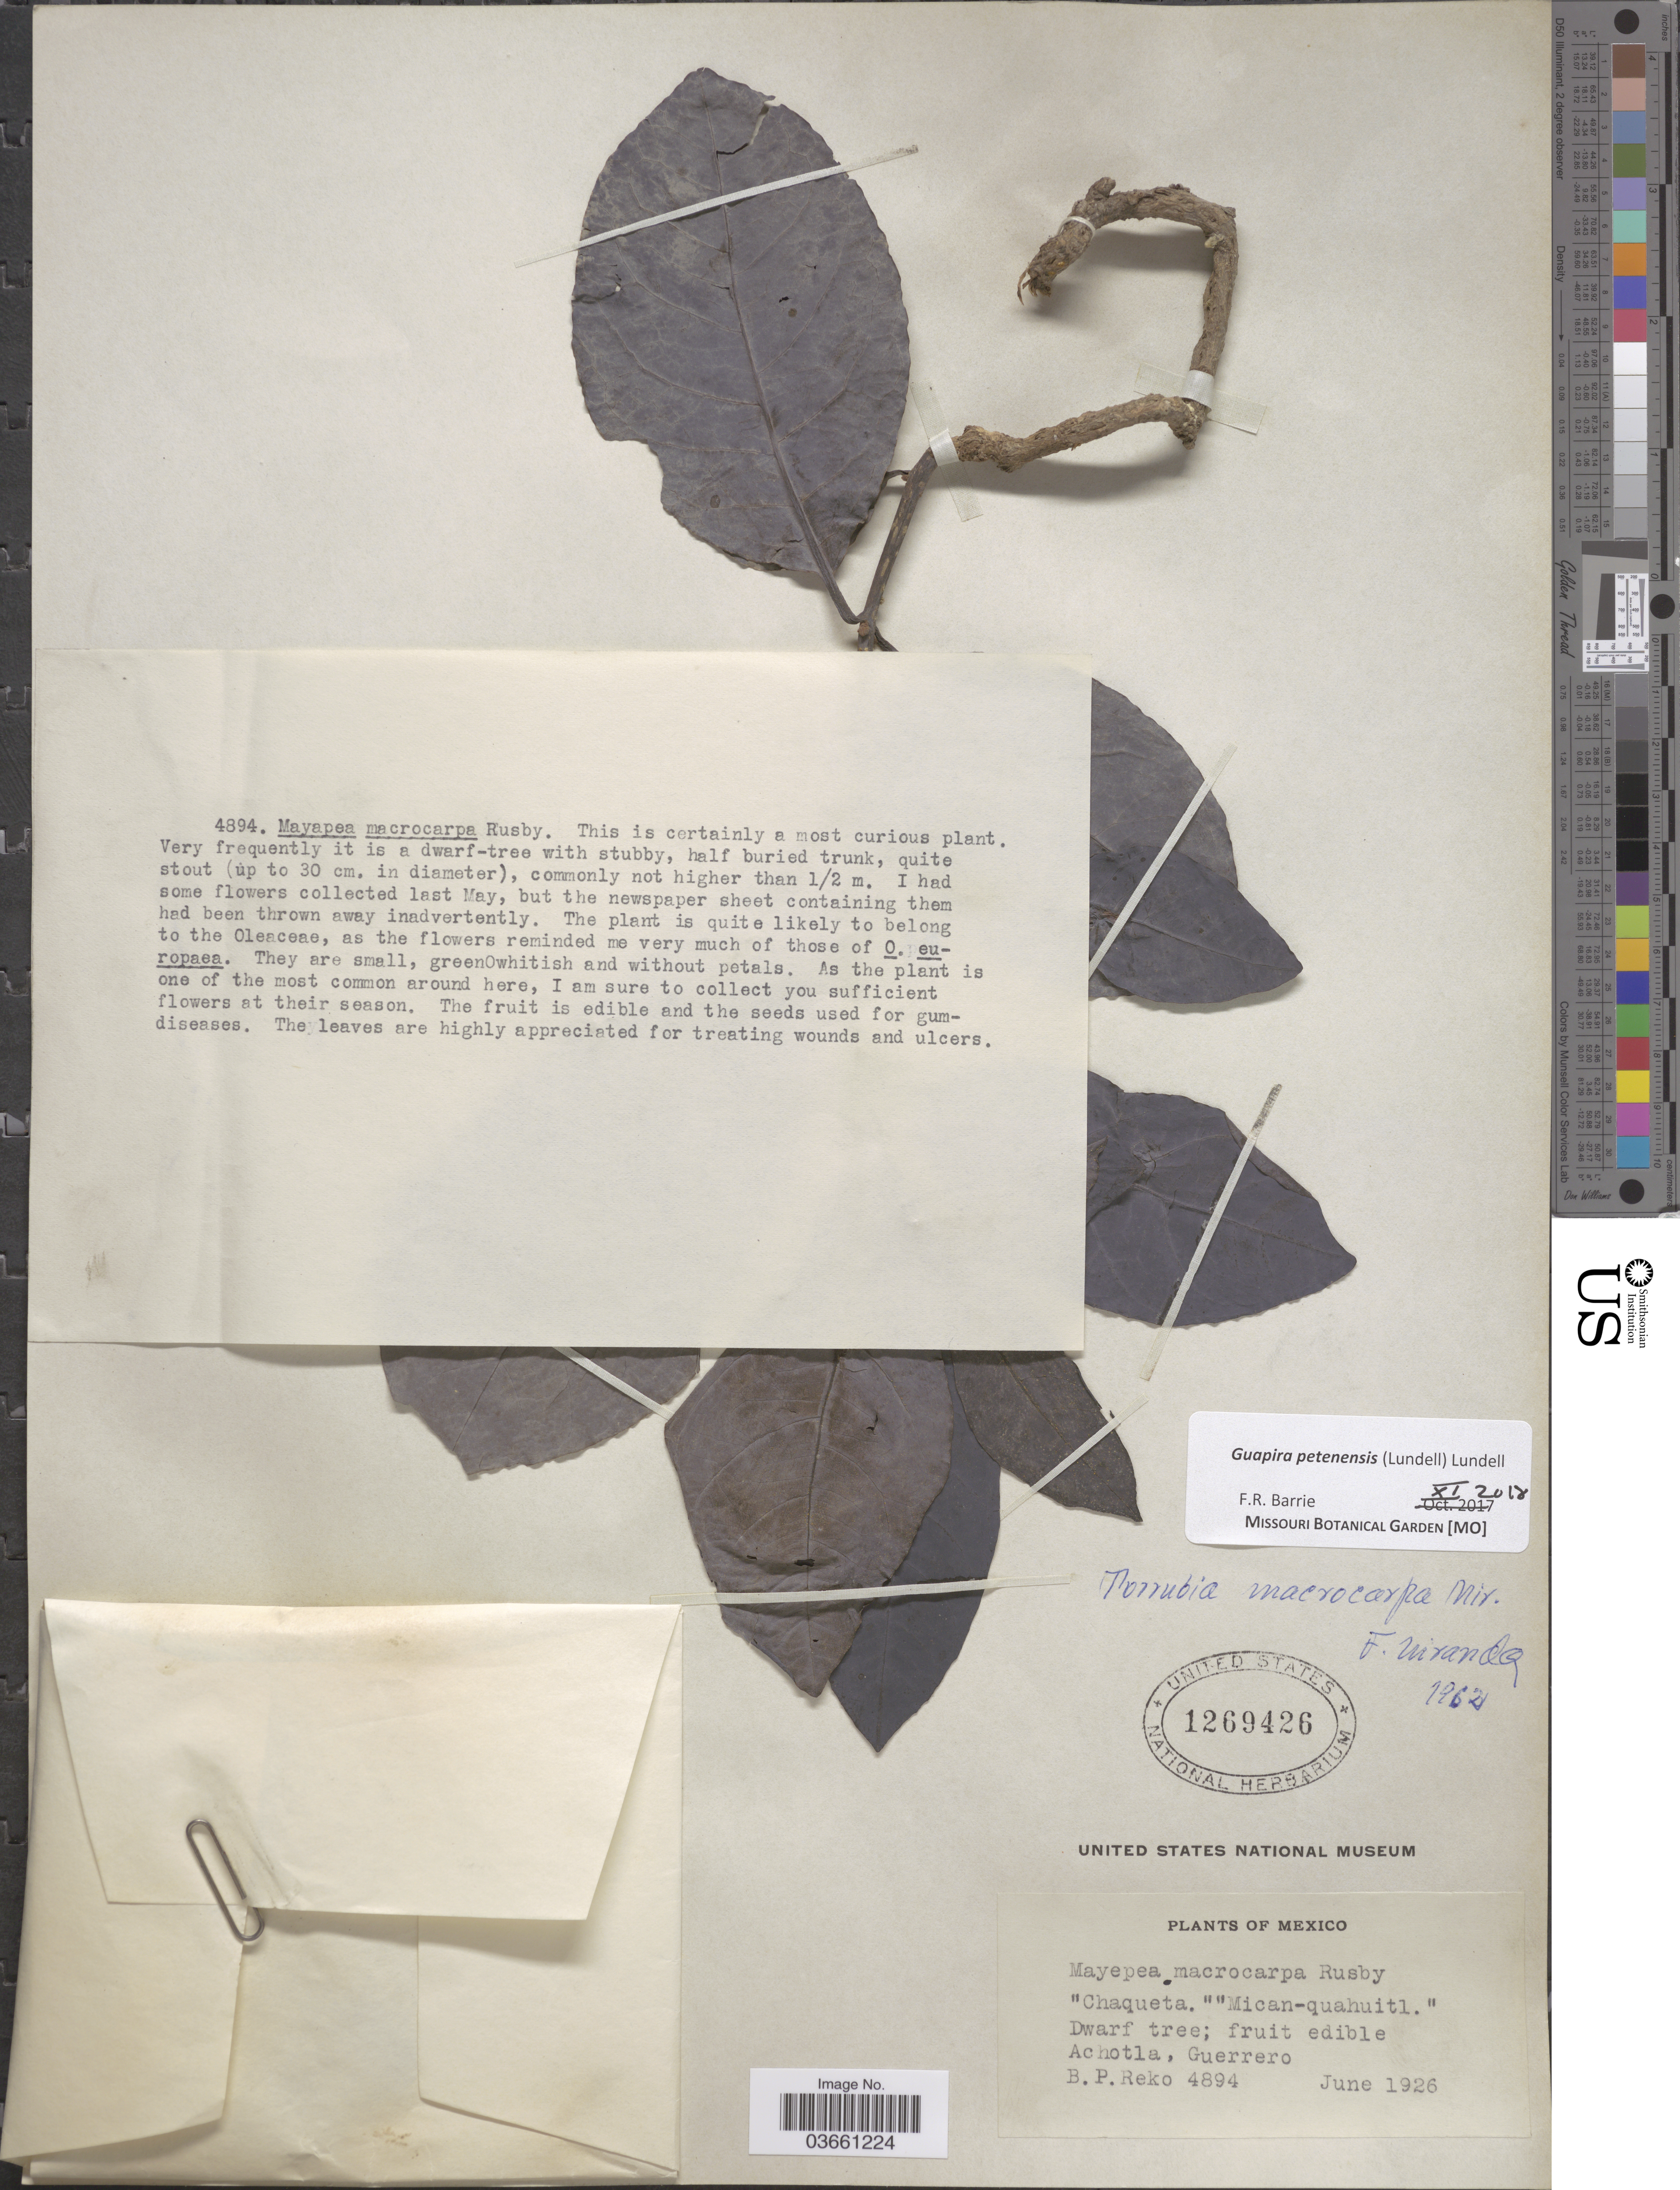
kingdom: Plantae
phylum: Tracheophyta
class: Magnoliopsida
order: Caryophyllales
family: Nyctaginaceae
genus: Guapira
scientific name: Guapira petenensis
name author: (Lundell) Lundell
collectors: B. P. Reko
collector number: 4894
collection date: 1926-06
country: Mexico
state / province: Guerrero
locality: Achotla.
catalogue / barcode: US 1269426